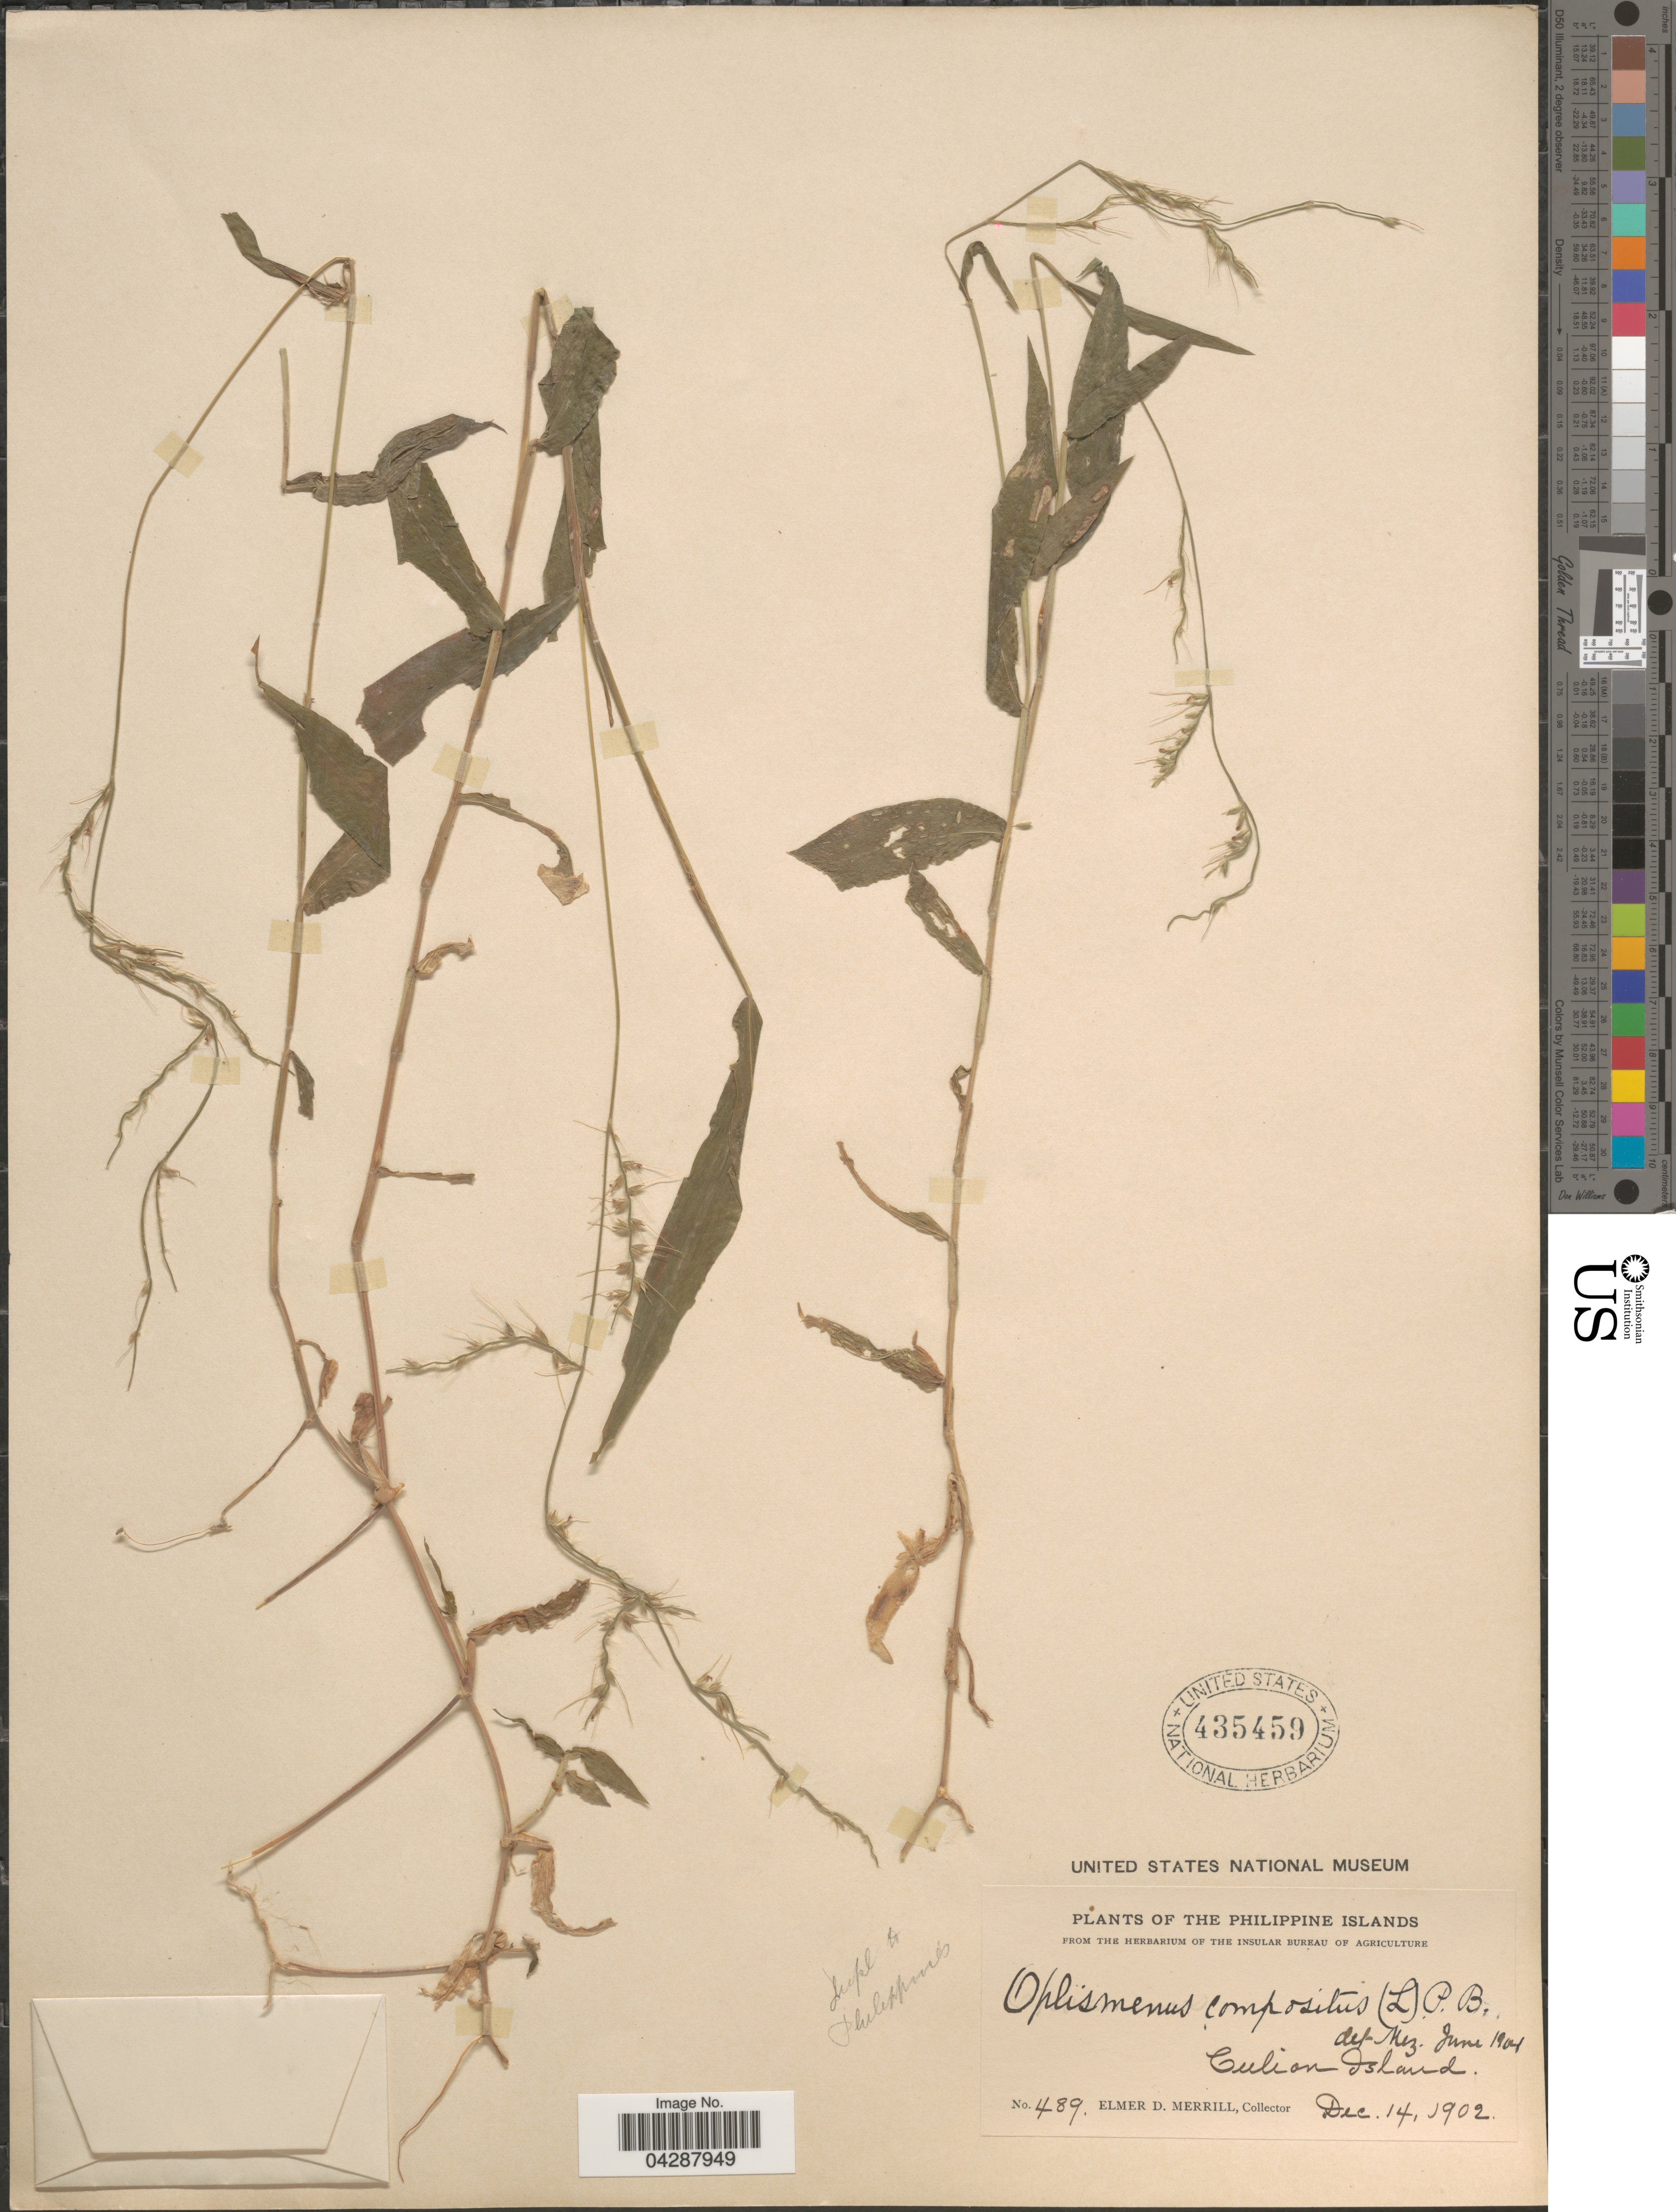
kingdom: Plantae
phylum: Tracheophyta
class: Liliopsida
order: Poales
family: Poaceae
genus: Oplismenus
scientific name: Oplismenus compositus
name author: (L.) P. Beauv.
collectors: E. D. Merrill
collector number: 489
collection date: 1902-12-14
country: Philippines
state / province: Mimaropa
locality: The Philippine Islands. Culion Island.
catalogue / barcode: US 435459